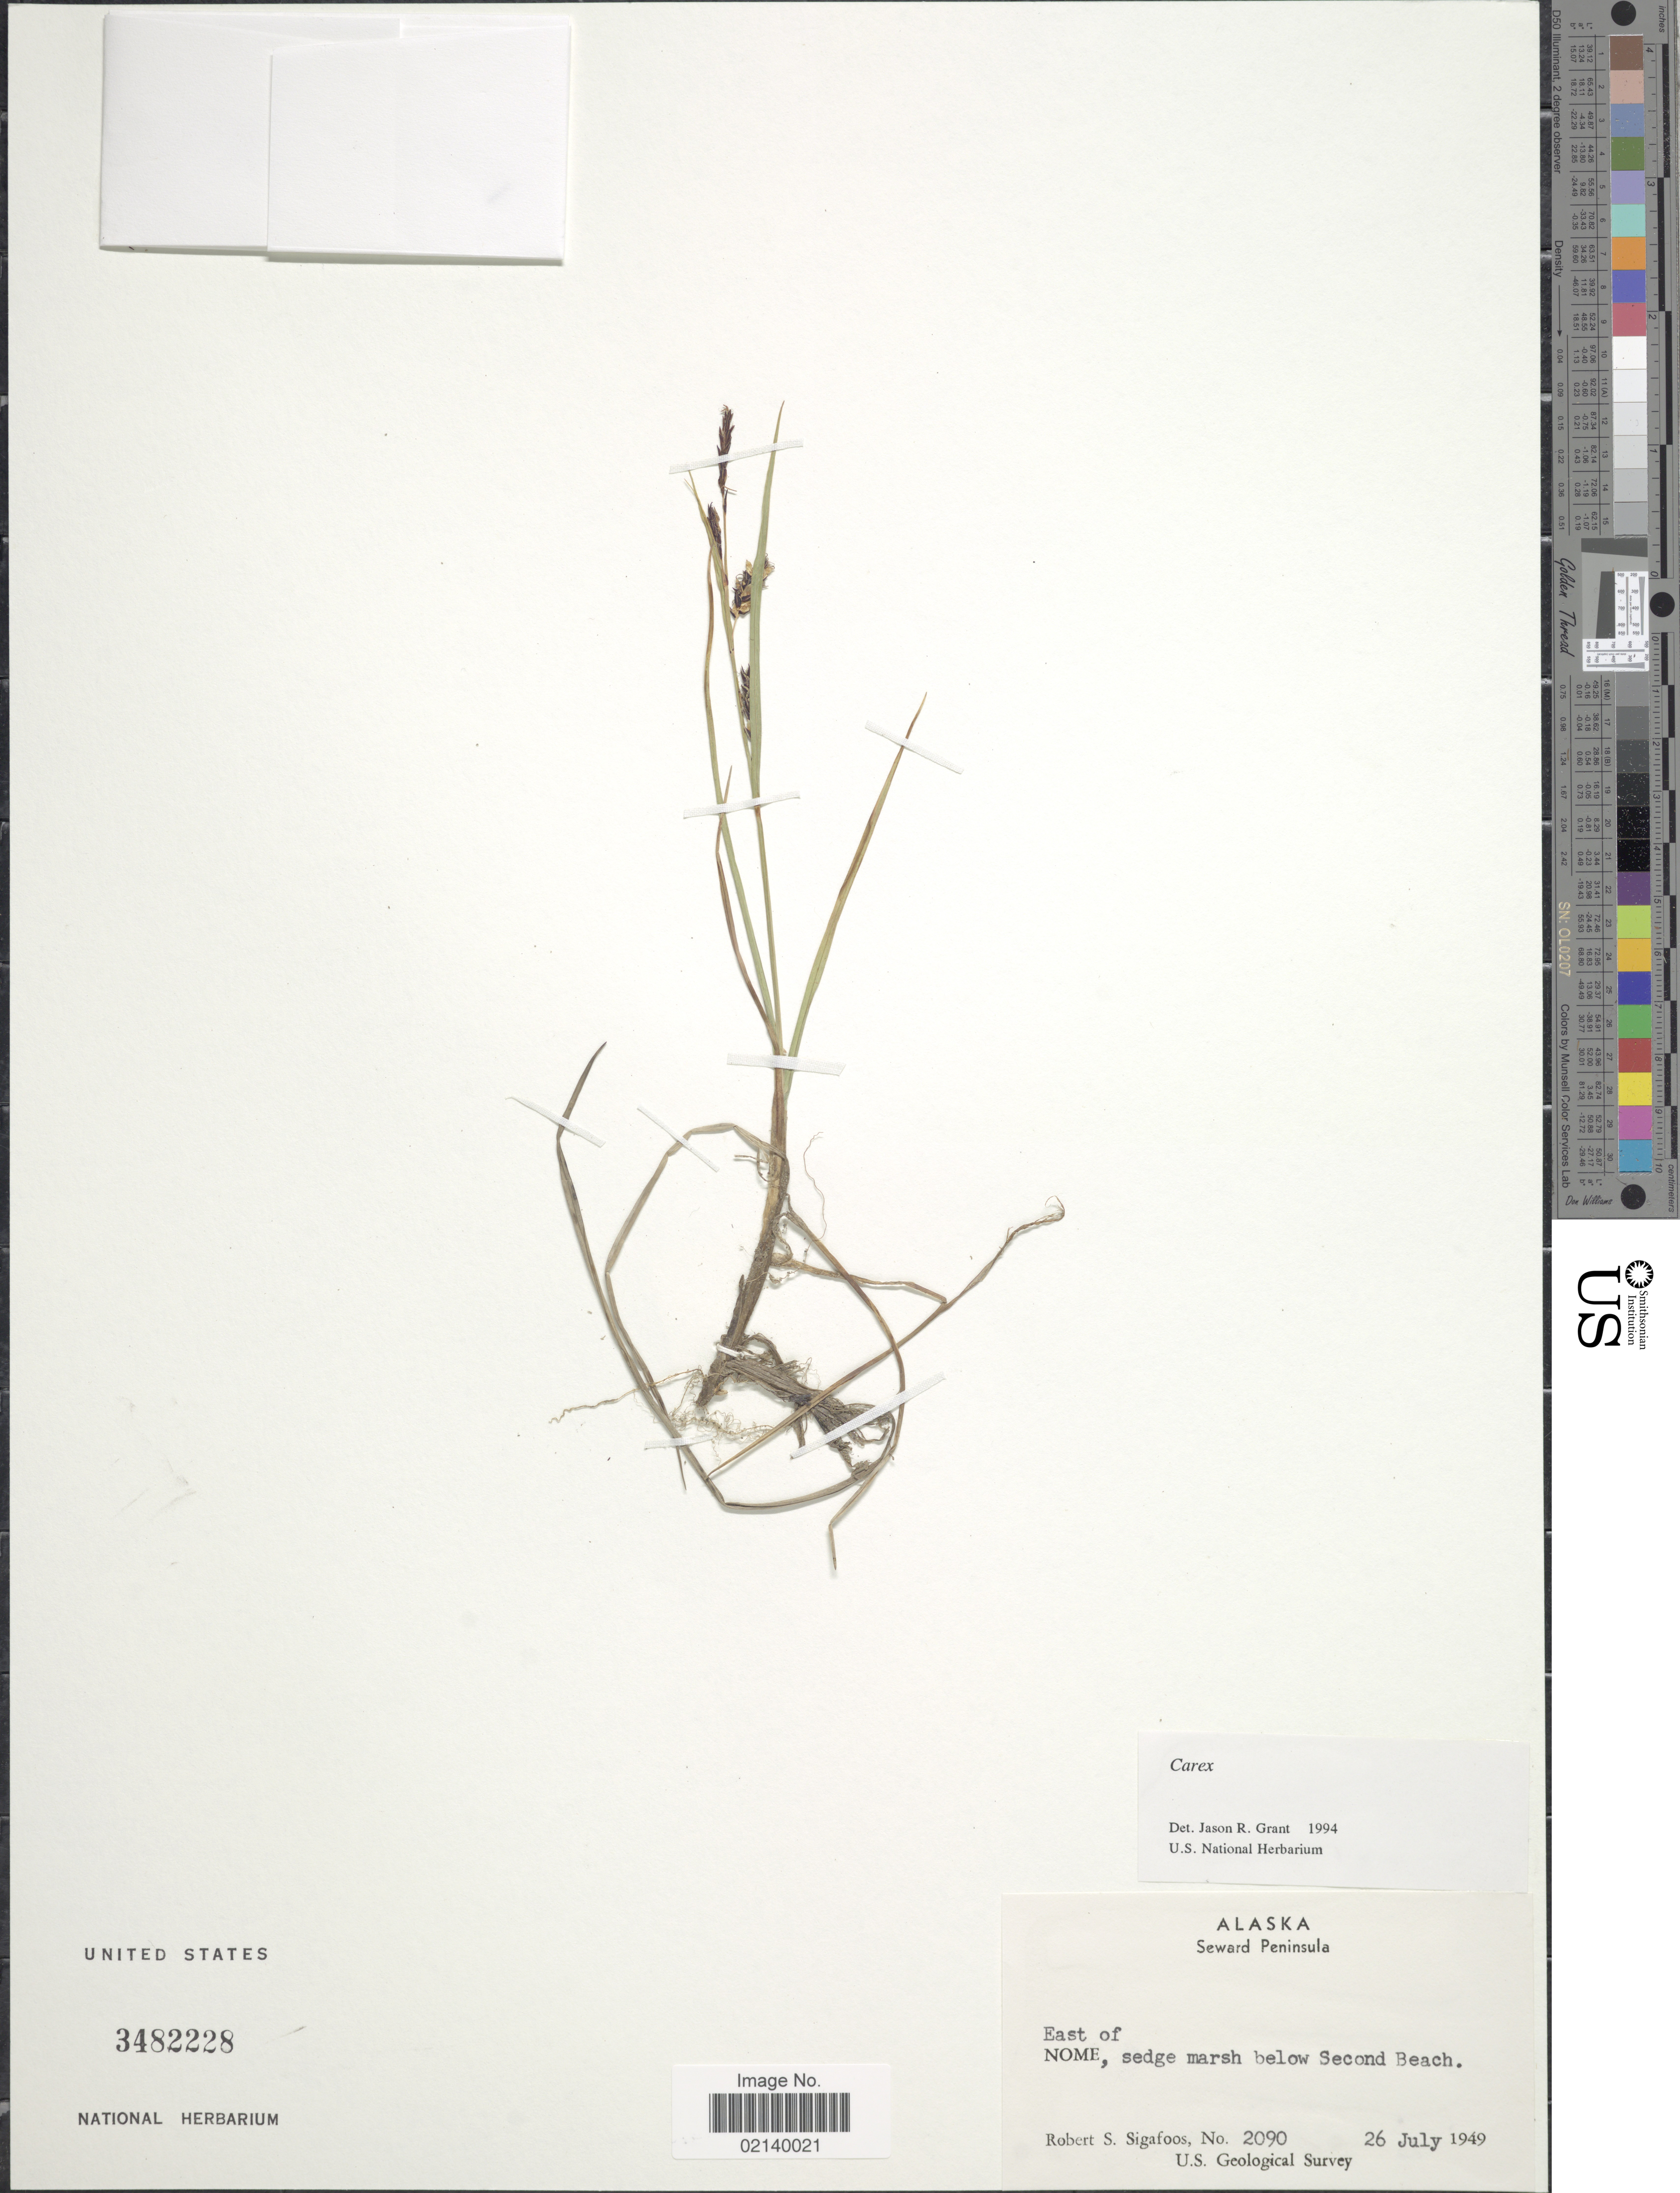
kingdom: Plantae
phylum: Tracheophyta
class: Liliopsida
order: Poales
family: Cyperaceae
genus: Carex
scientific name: Carex sp.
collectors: R. Sigafoos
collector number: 2090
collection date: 1949-07-26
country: United States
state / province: Alaska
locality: Seward Peninsula, east of Nome, sedge marsh below Second Beach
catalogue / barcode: US 3482228